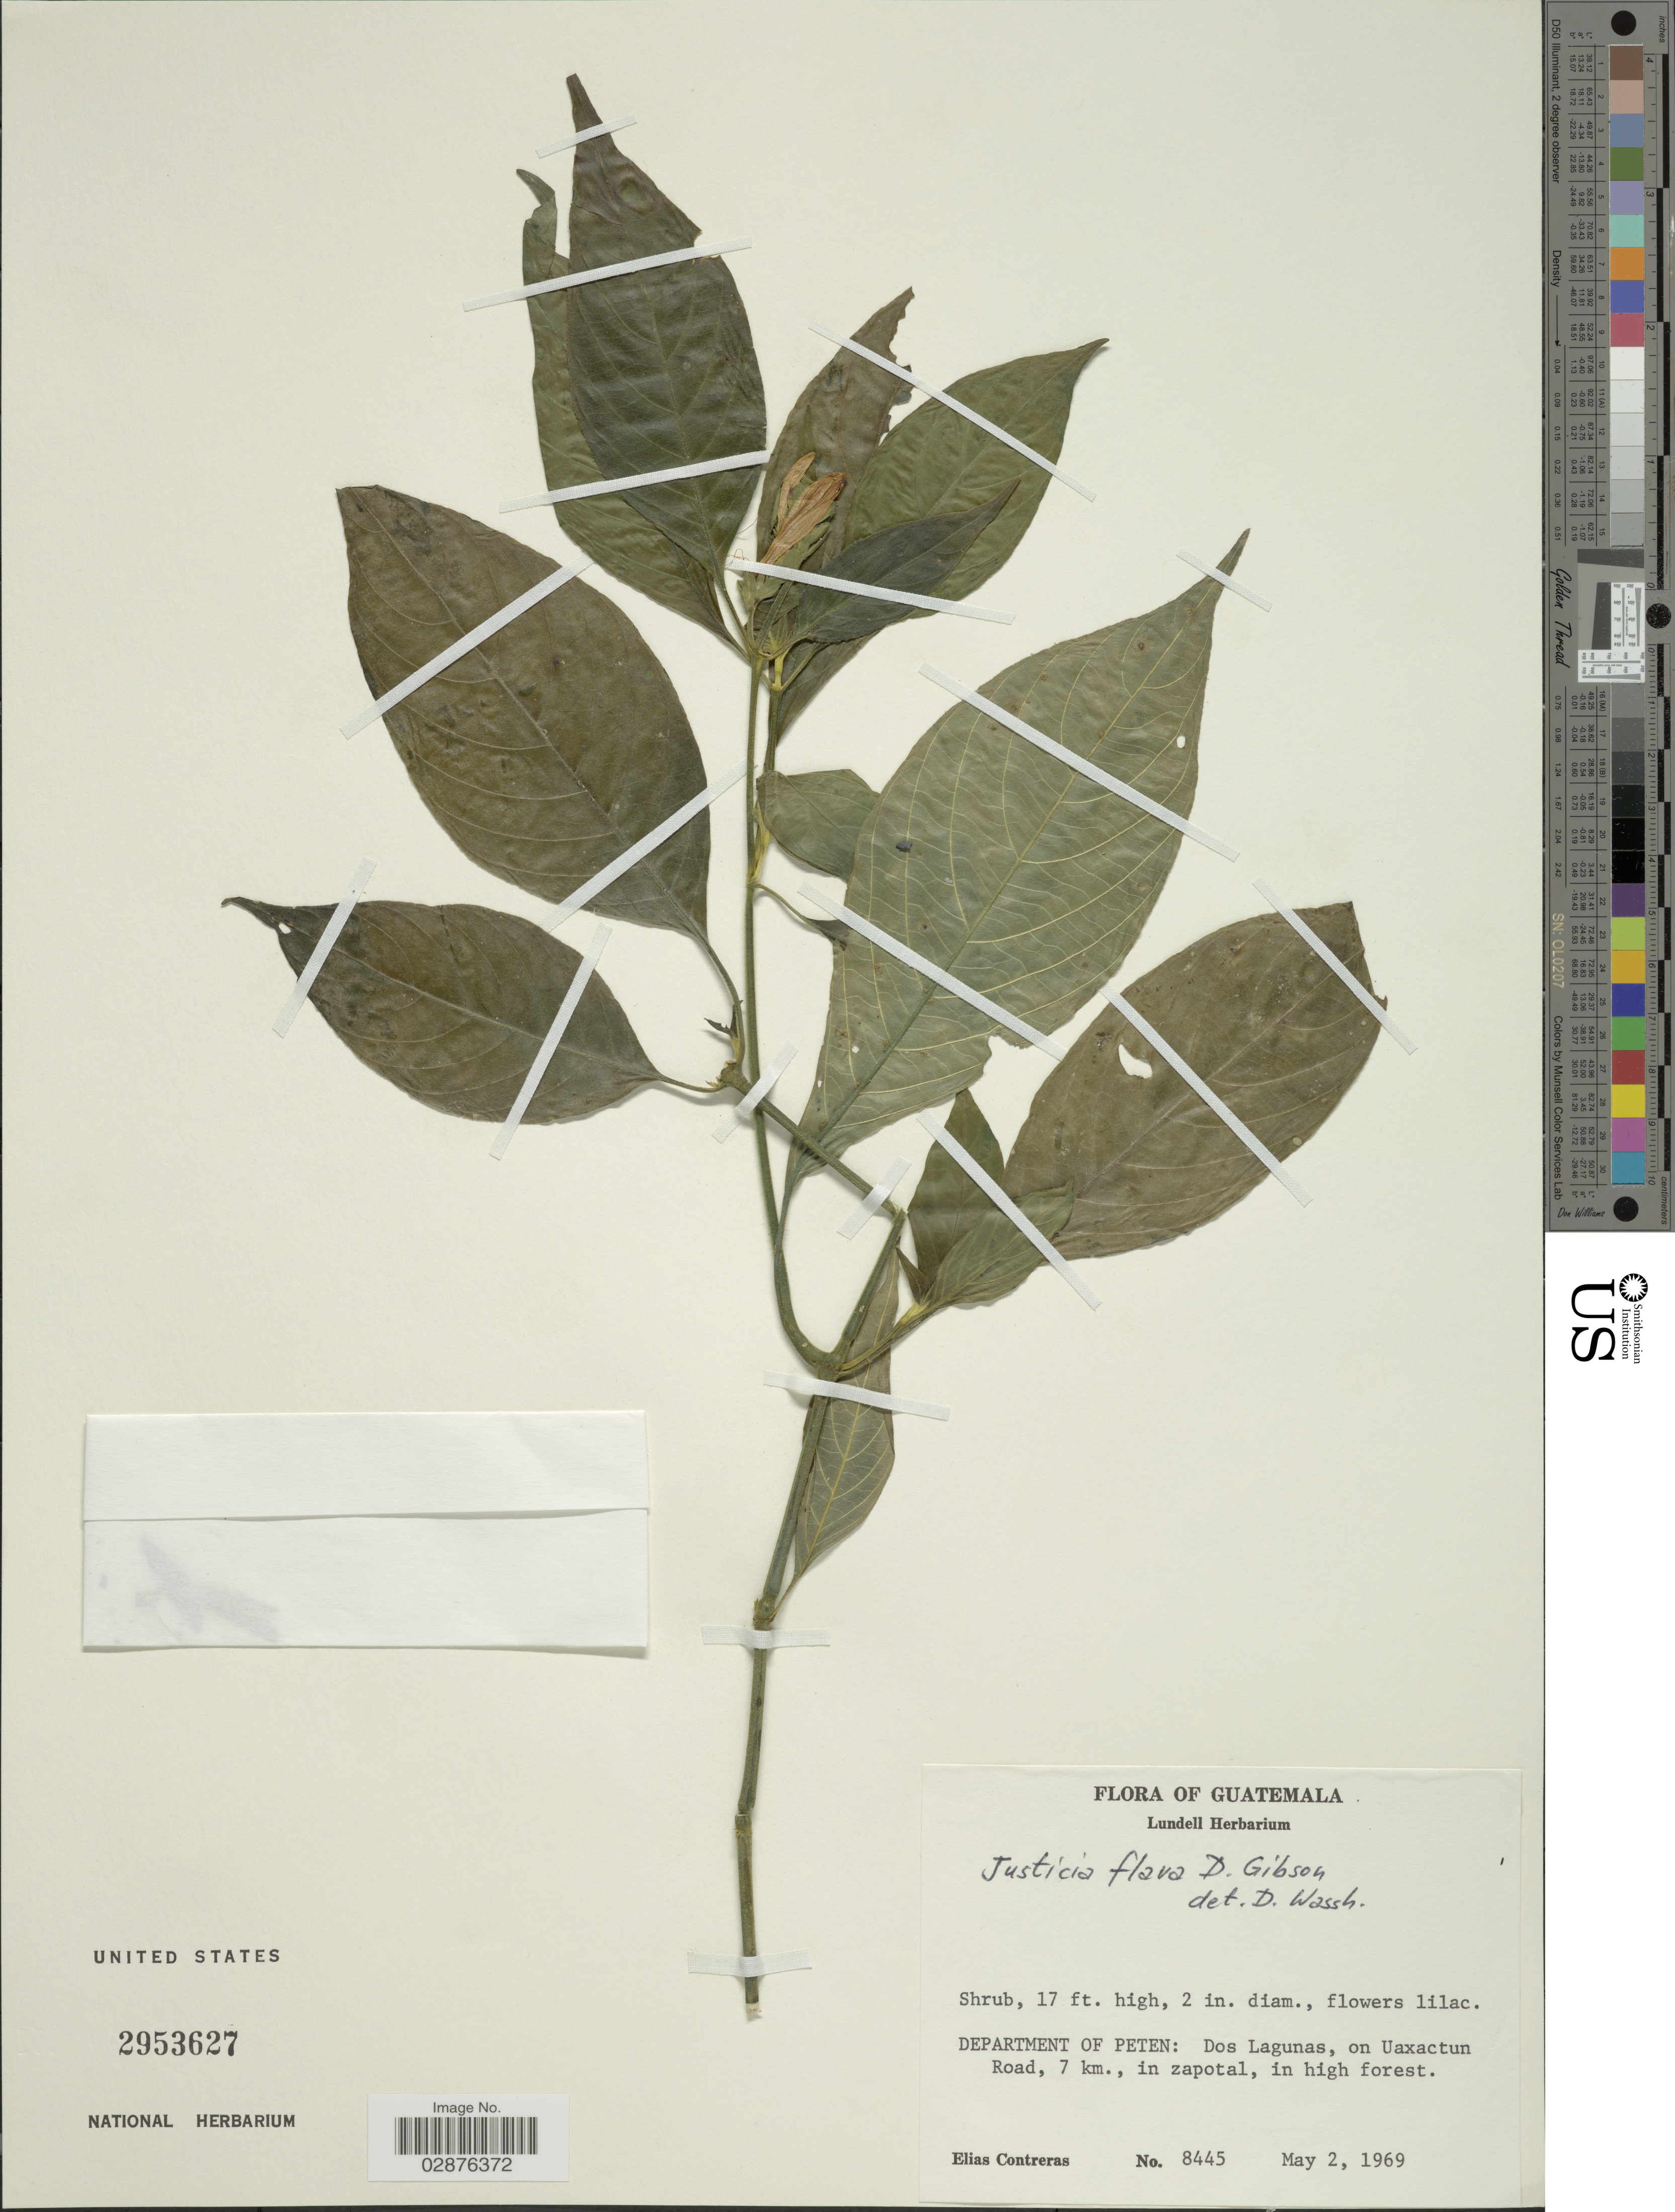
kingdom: Plantae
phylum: Tracheophyta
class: Magnoliopsida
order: Lamiales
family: Acanthaceae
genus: Justicia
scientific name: Justicia flava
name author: (Forssk.) Vahl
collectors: E. Contreras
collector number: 8445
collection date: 1969-05-02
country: Guatemala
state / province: El Petén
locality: Department of El Peten: Dos Lagunas, on Uaxactun Road, 7 km.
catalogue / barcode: US 2953627